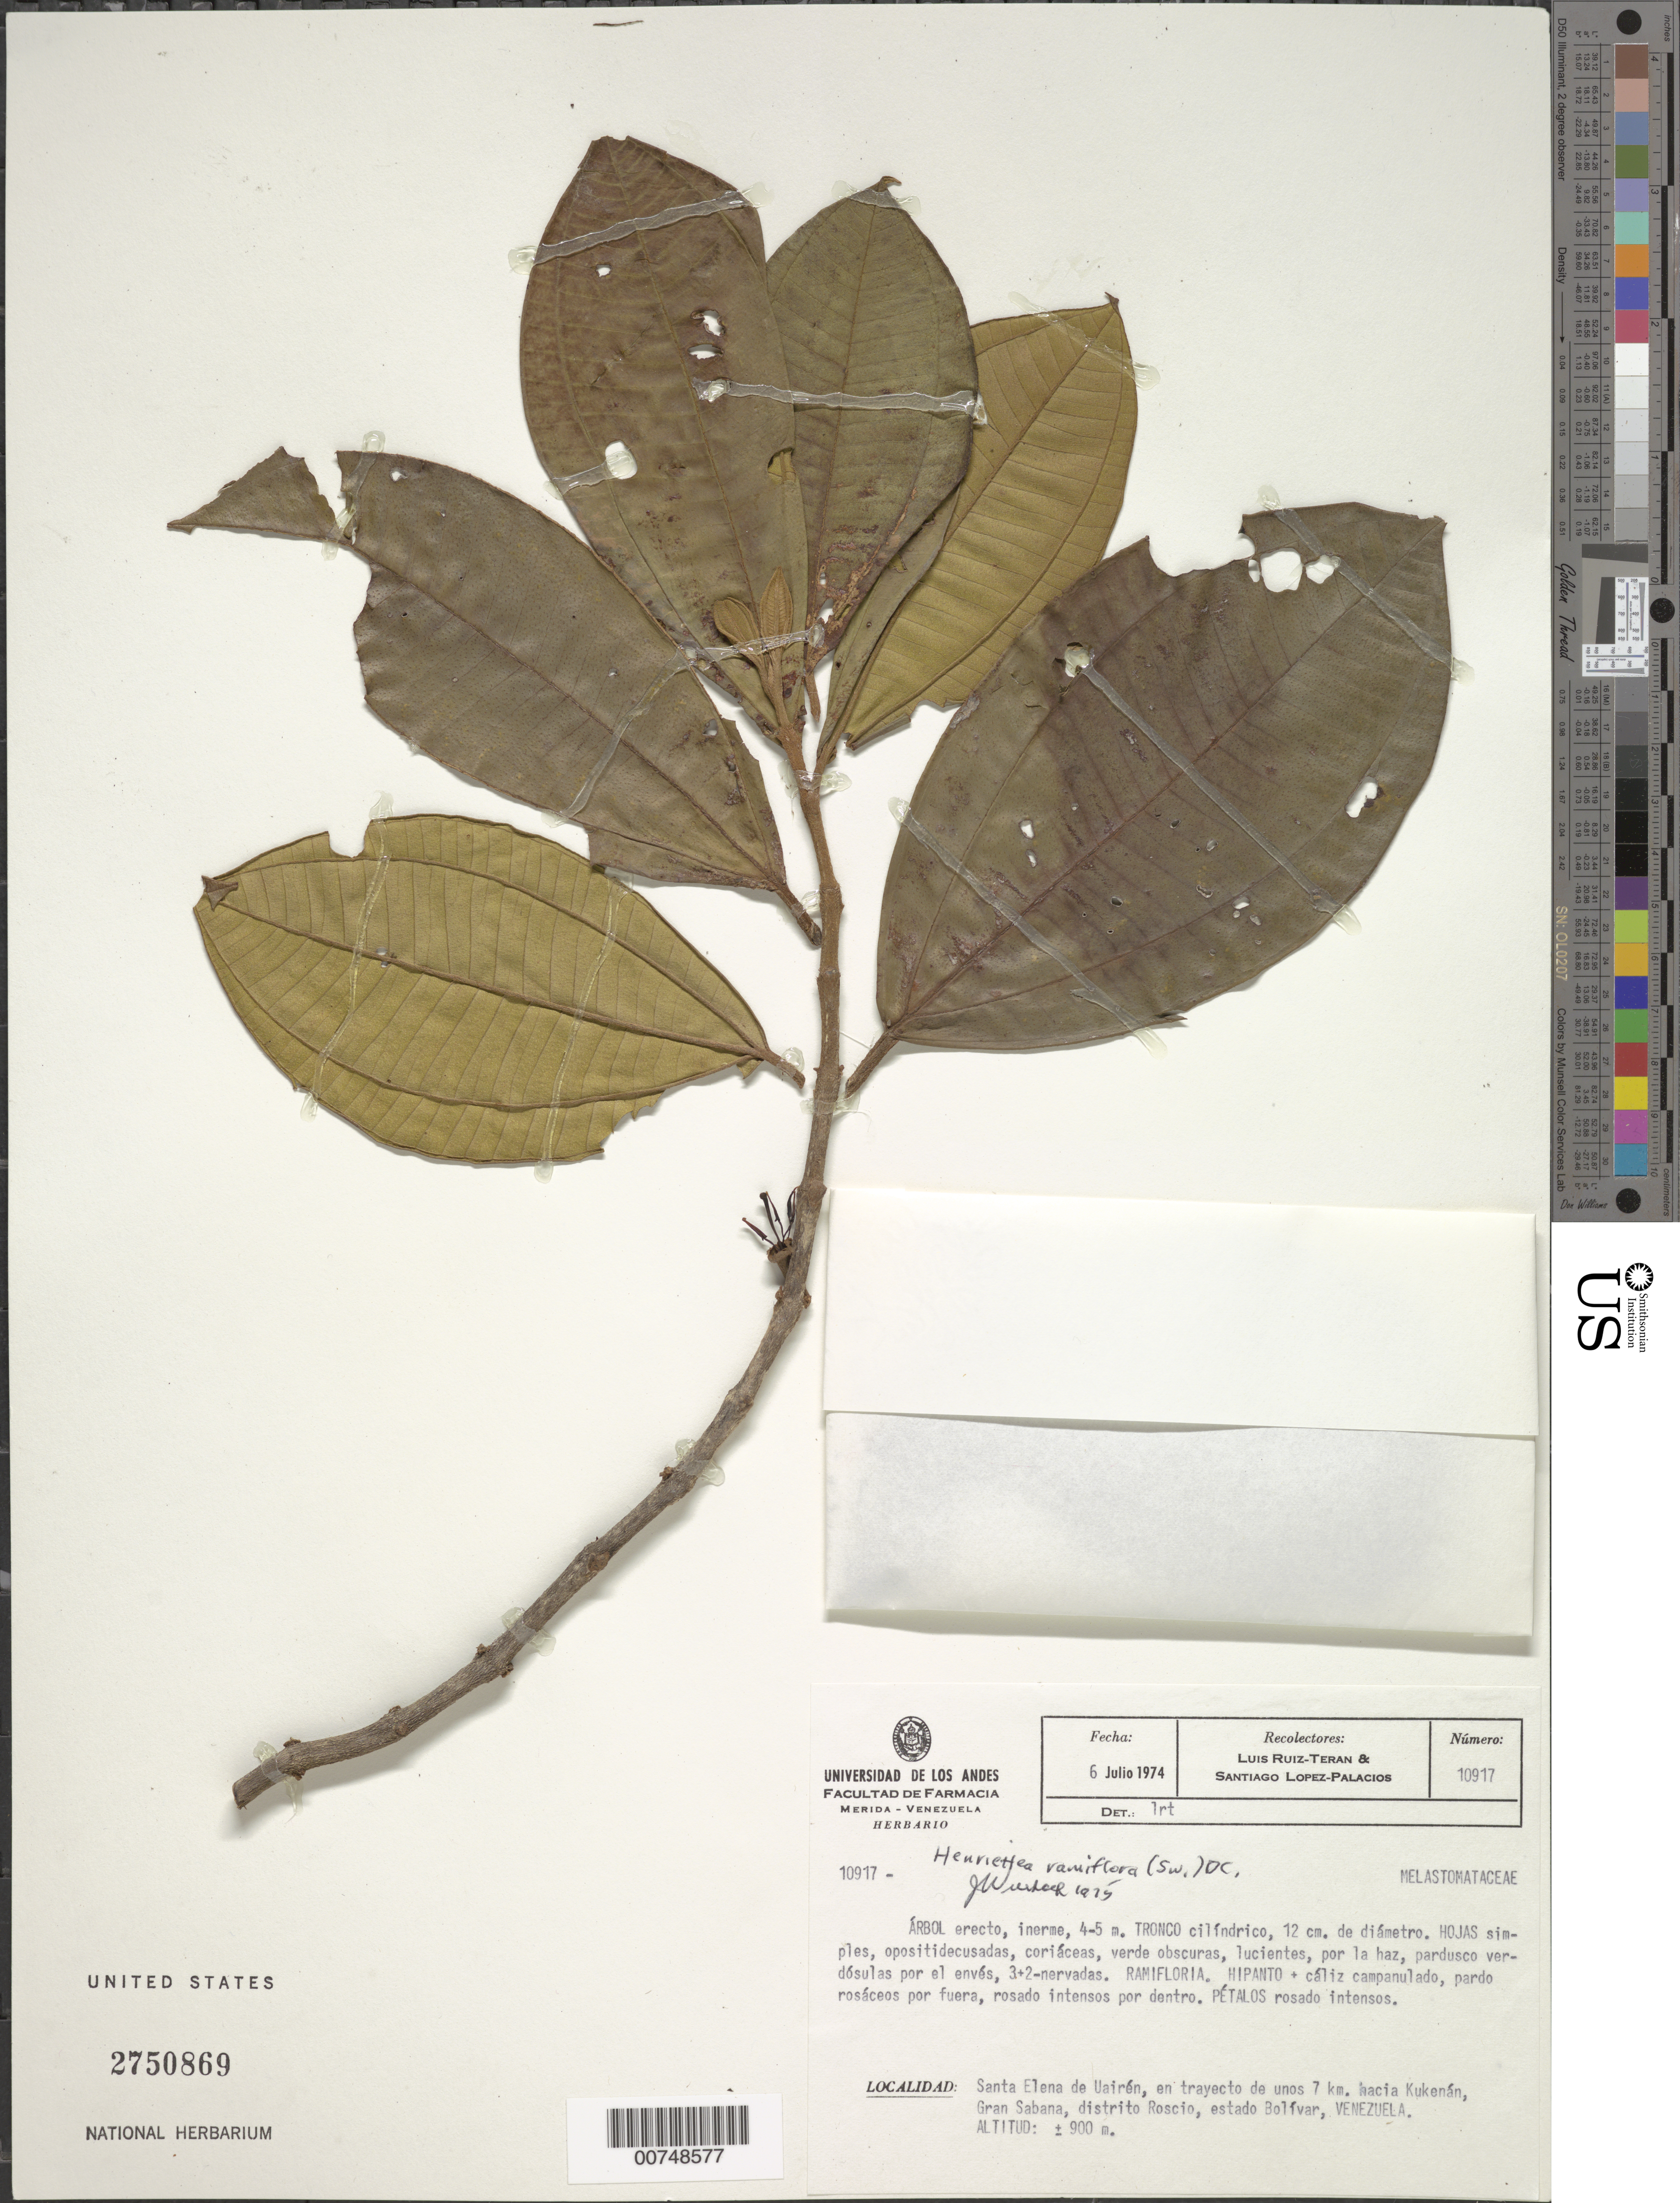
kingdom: Plantae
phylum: Tracheophyta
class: Magnoliopsida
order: Myrtales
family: Melastomataceae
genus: Henriettea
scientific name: Henriettea ramiflora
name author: (Sw.) DC.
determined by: Wurdack, John J., (US), US (UNITED STATES)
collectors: L. E. Ruíz-Terán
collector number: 10917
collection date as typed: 6-Jul-74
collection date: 1974-07-06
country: Venezuela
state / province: Bolívar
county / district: Roscio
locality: Santa Elena de Uairen, en trayecto de unos 7km hacia Kukenan, Gran Sabana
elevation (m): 900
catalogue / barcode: US 2750869